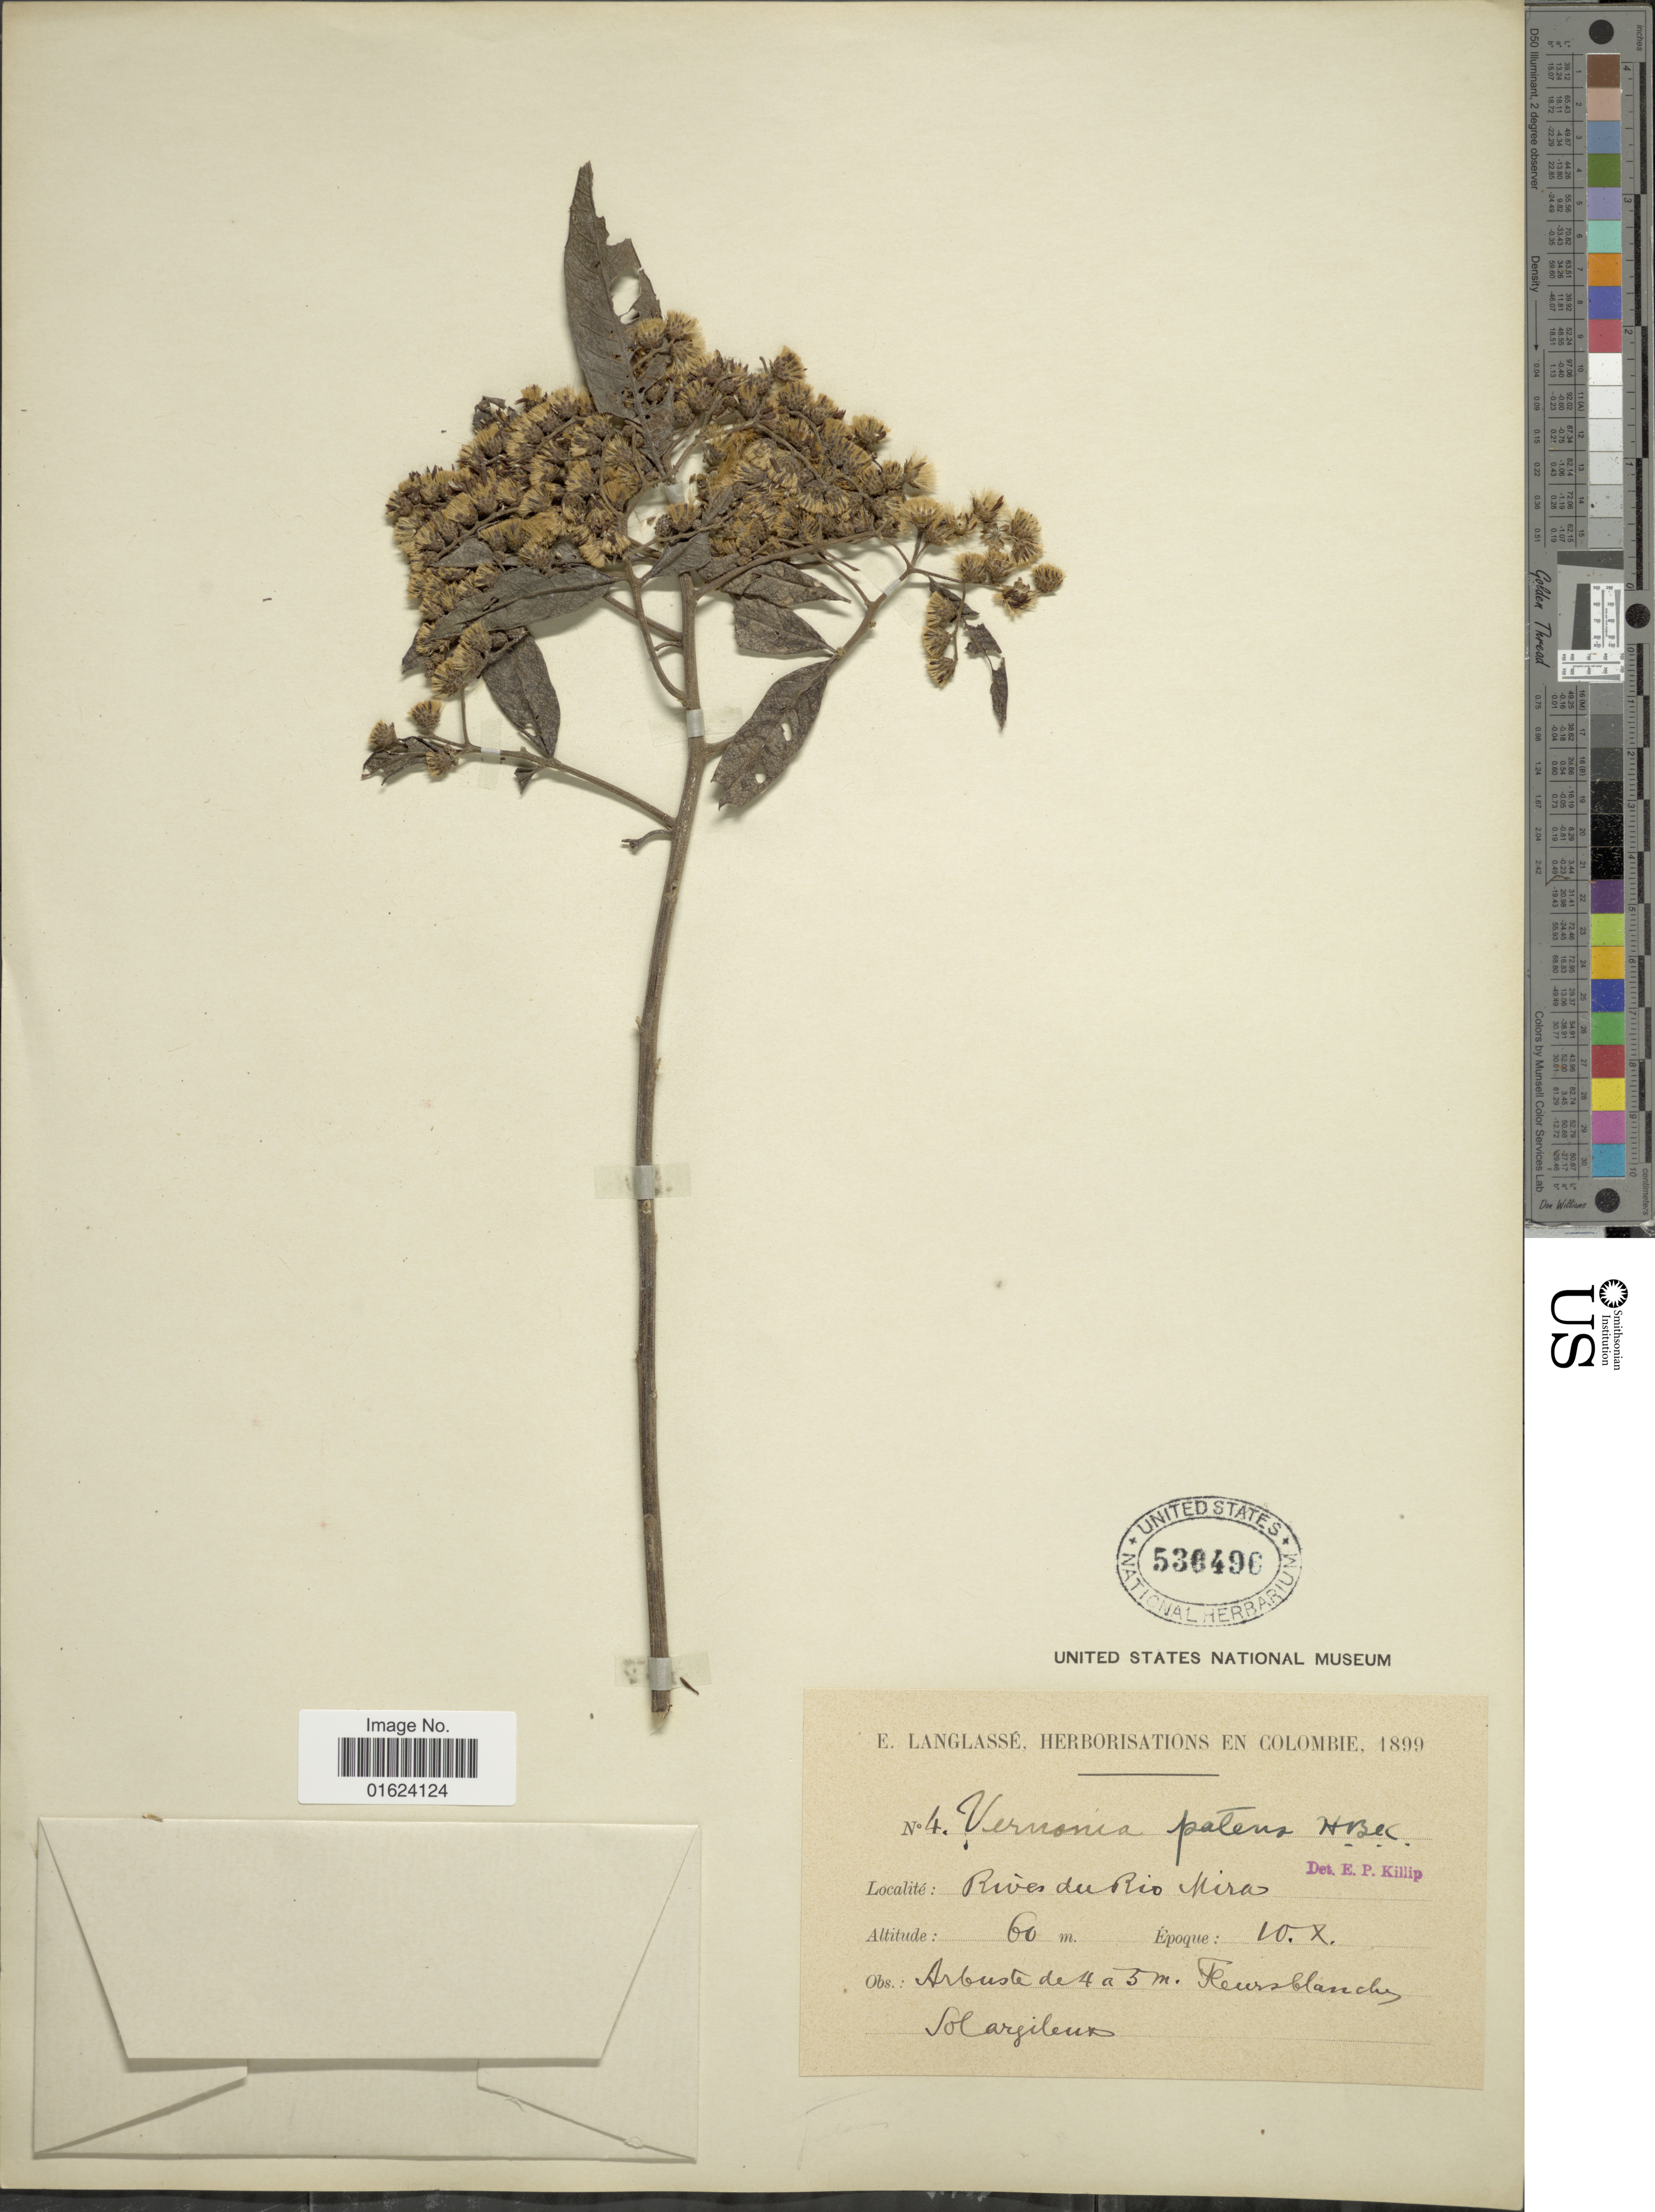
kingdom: Plantae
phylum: Tracheophyta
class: Magnoliopsida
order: Asterales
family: Asteraceae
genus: Vernonanthura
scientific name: Vernonanthura patens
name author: (Kunth) H. Rob.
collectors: E. Langlassé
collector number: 4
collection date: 1899-10-10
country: Colombia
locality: Rives du Rio Mira.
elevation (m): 60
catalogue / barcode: US 536496